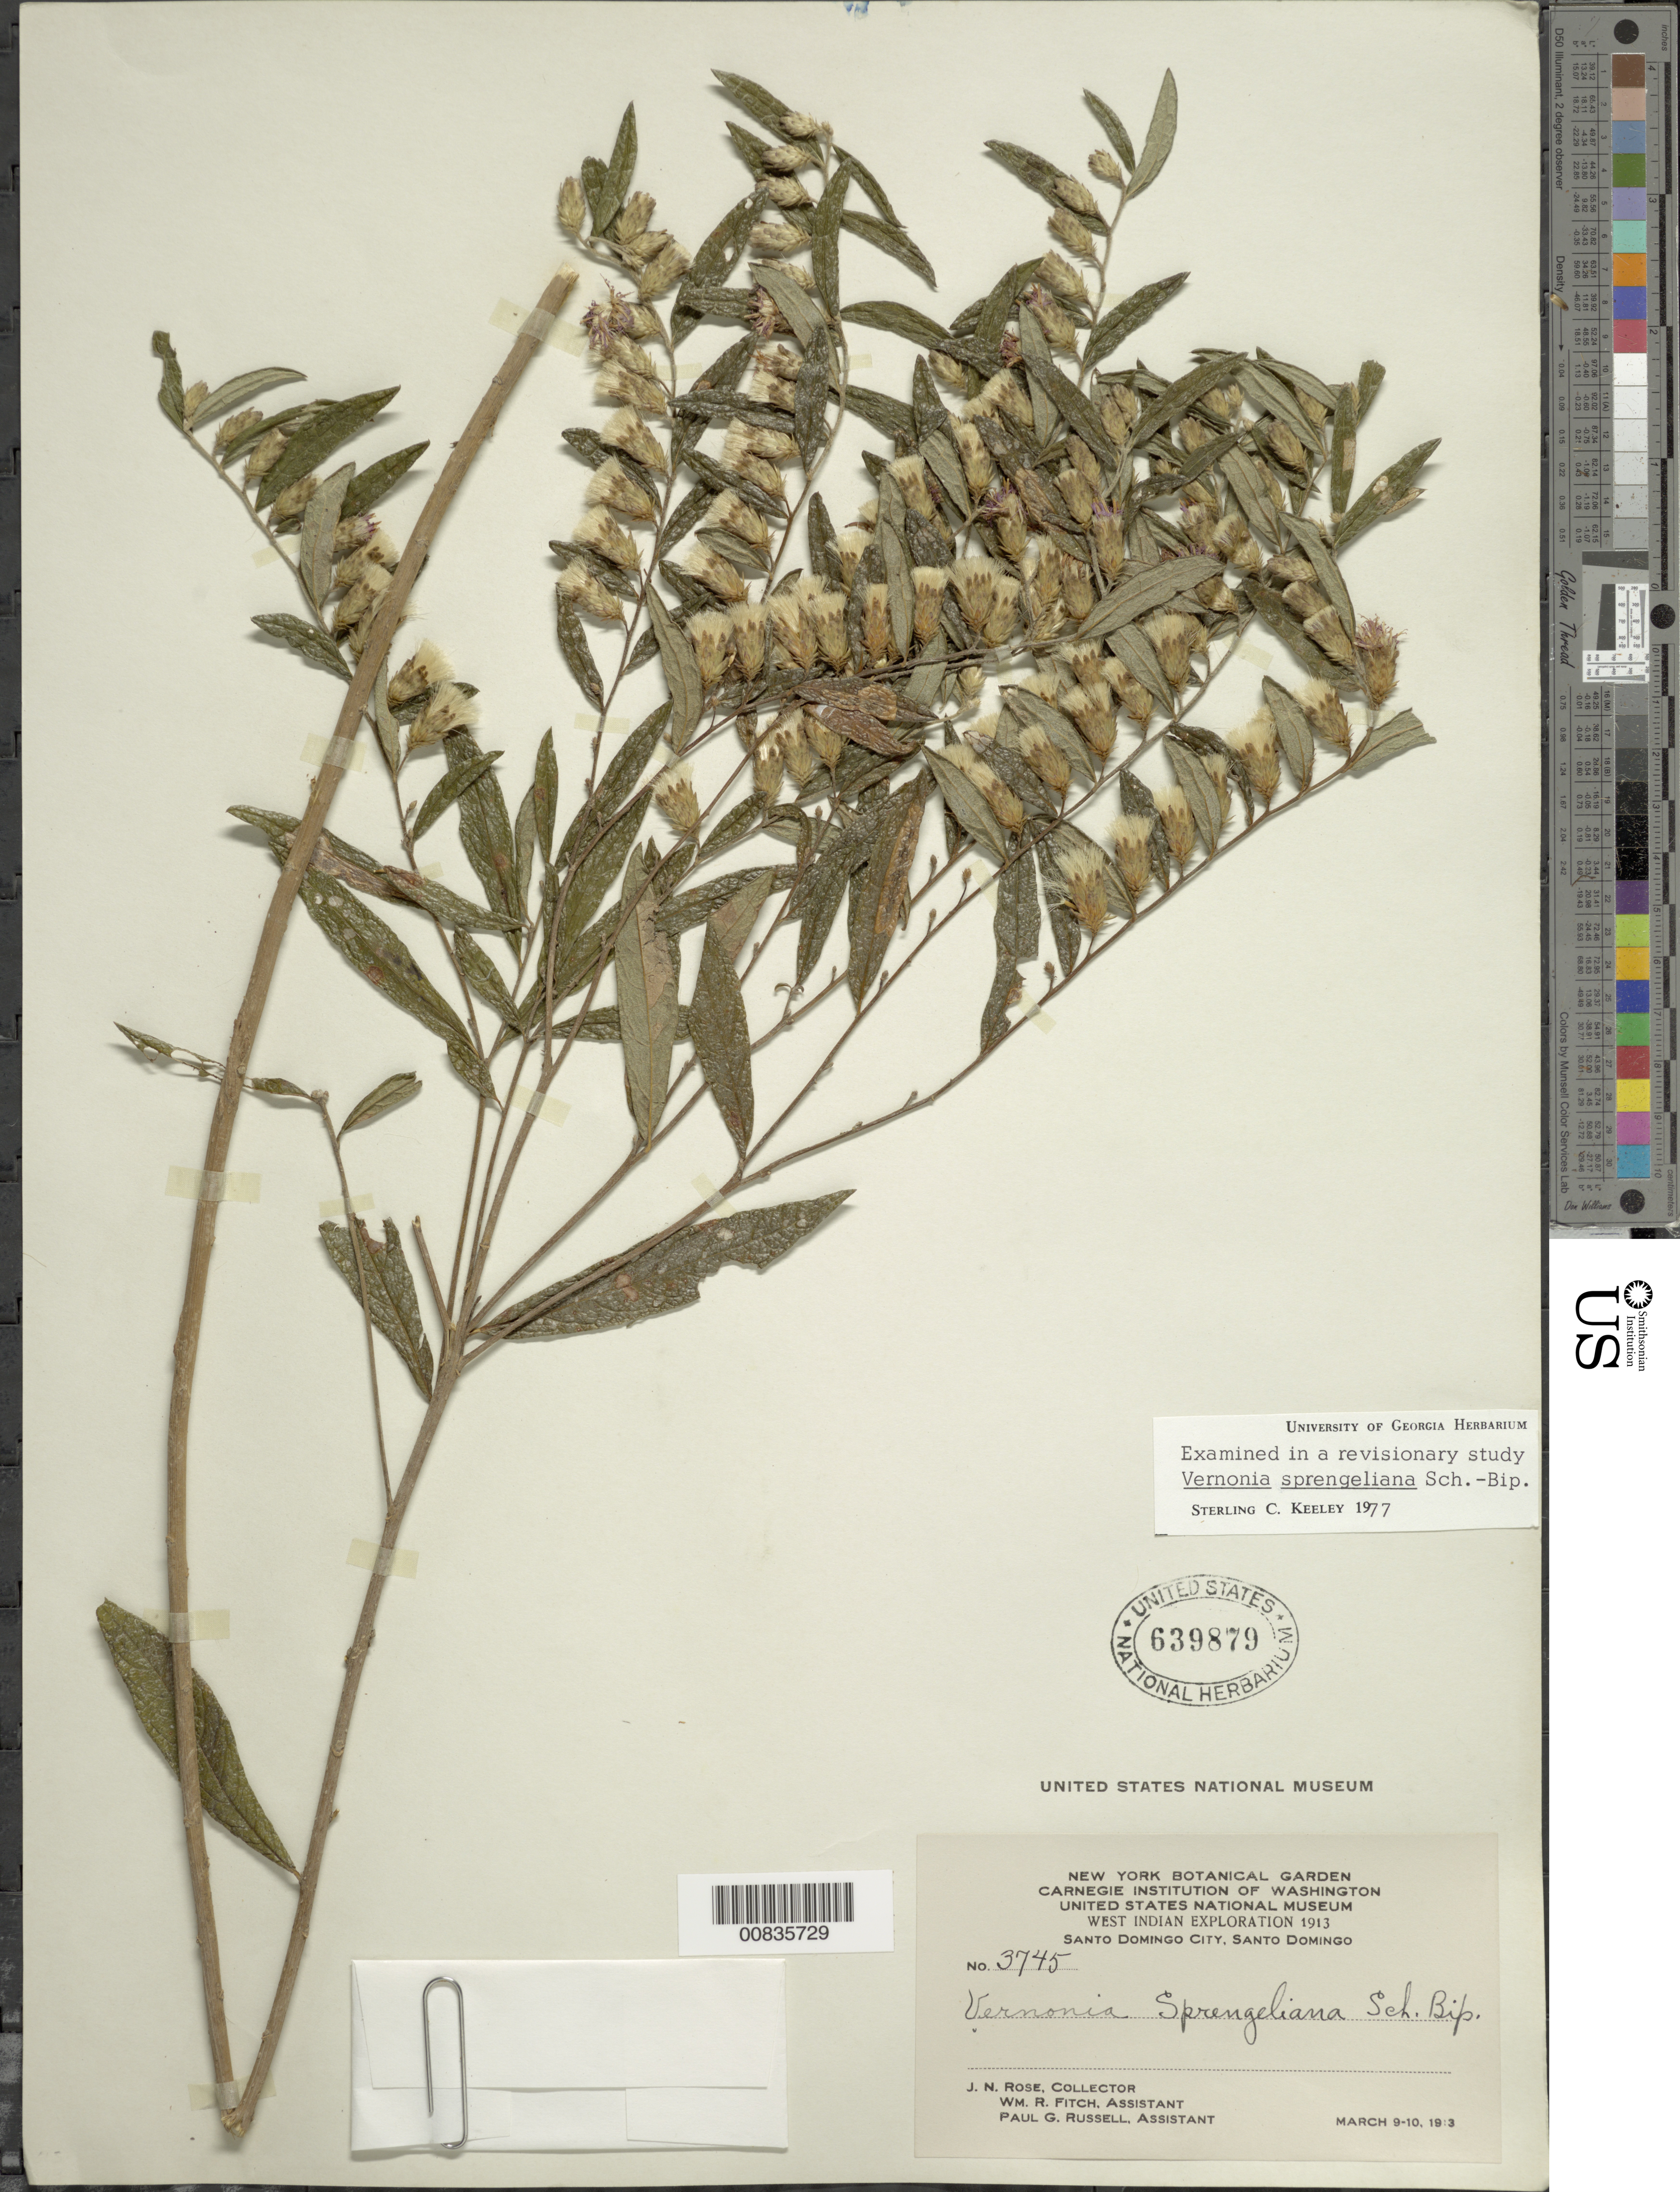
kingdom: Plantae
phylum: Tracheophyta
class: Magnoliopsida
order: Asterales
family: Asteraceae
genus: Lepidaploa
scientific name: Lepidaploa sprengeliana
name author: (Sch. Bip.) H. Rob.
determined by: Keeley, S. C.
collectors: J. N. Rose, W. R. Fitch & P. G. Russell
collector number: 3745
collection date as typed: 09 Mar 1913 to 10 Mar 1913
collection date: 1913-03-09/1913-03-10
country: Dominican Republic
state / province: Distrito Nacional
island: Hispaniola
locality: Santo Domingo City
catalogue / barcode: US 639879